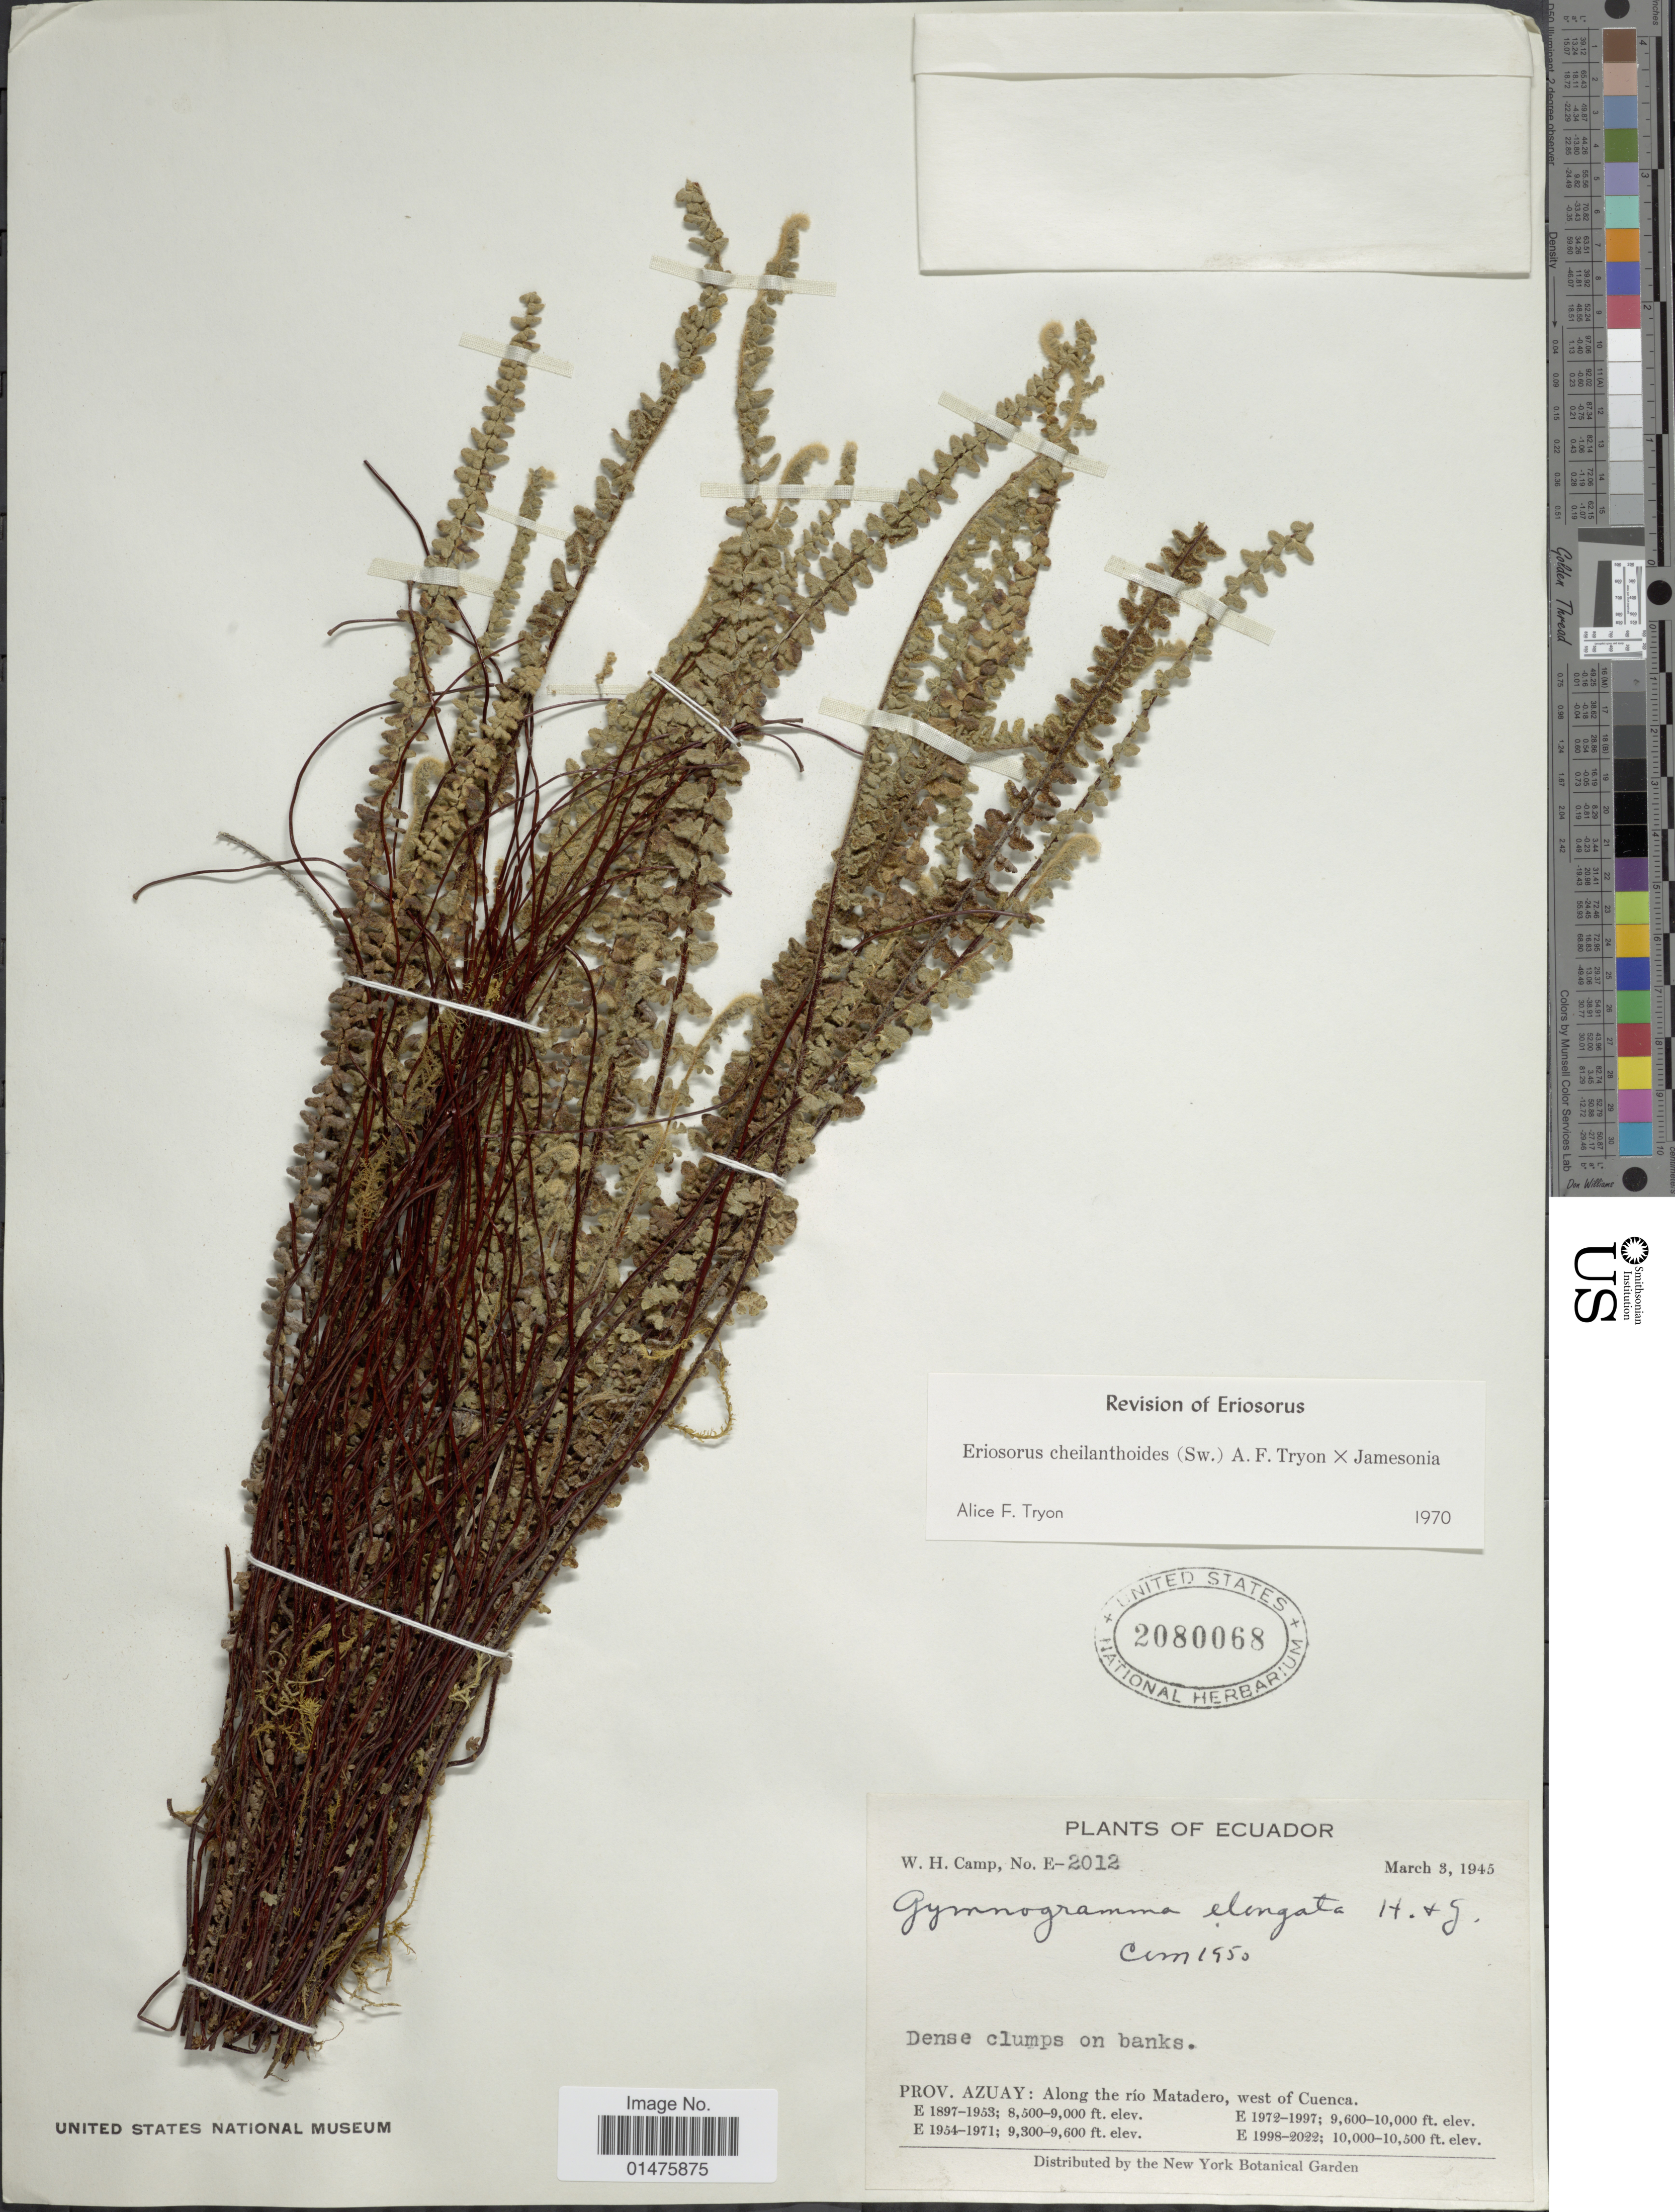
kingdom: Plantae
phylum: Tracheophyta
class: Polypodiopsida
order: Polypodiales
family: Pteridaceae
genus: Jamesonia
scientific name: Jamesonia cheilanthoides x J. jamesonia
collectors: W. H. Camp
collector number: E-2012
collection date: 1945-03-03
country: Ecuador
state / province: Azuay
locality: Along the río Matadero, west of Cuenca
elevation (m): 2591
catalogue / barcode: US 2080068